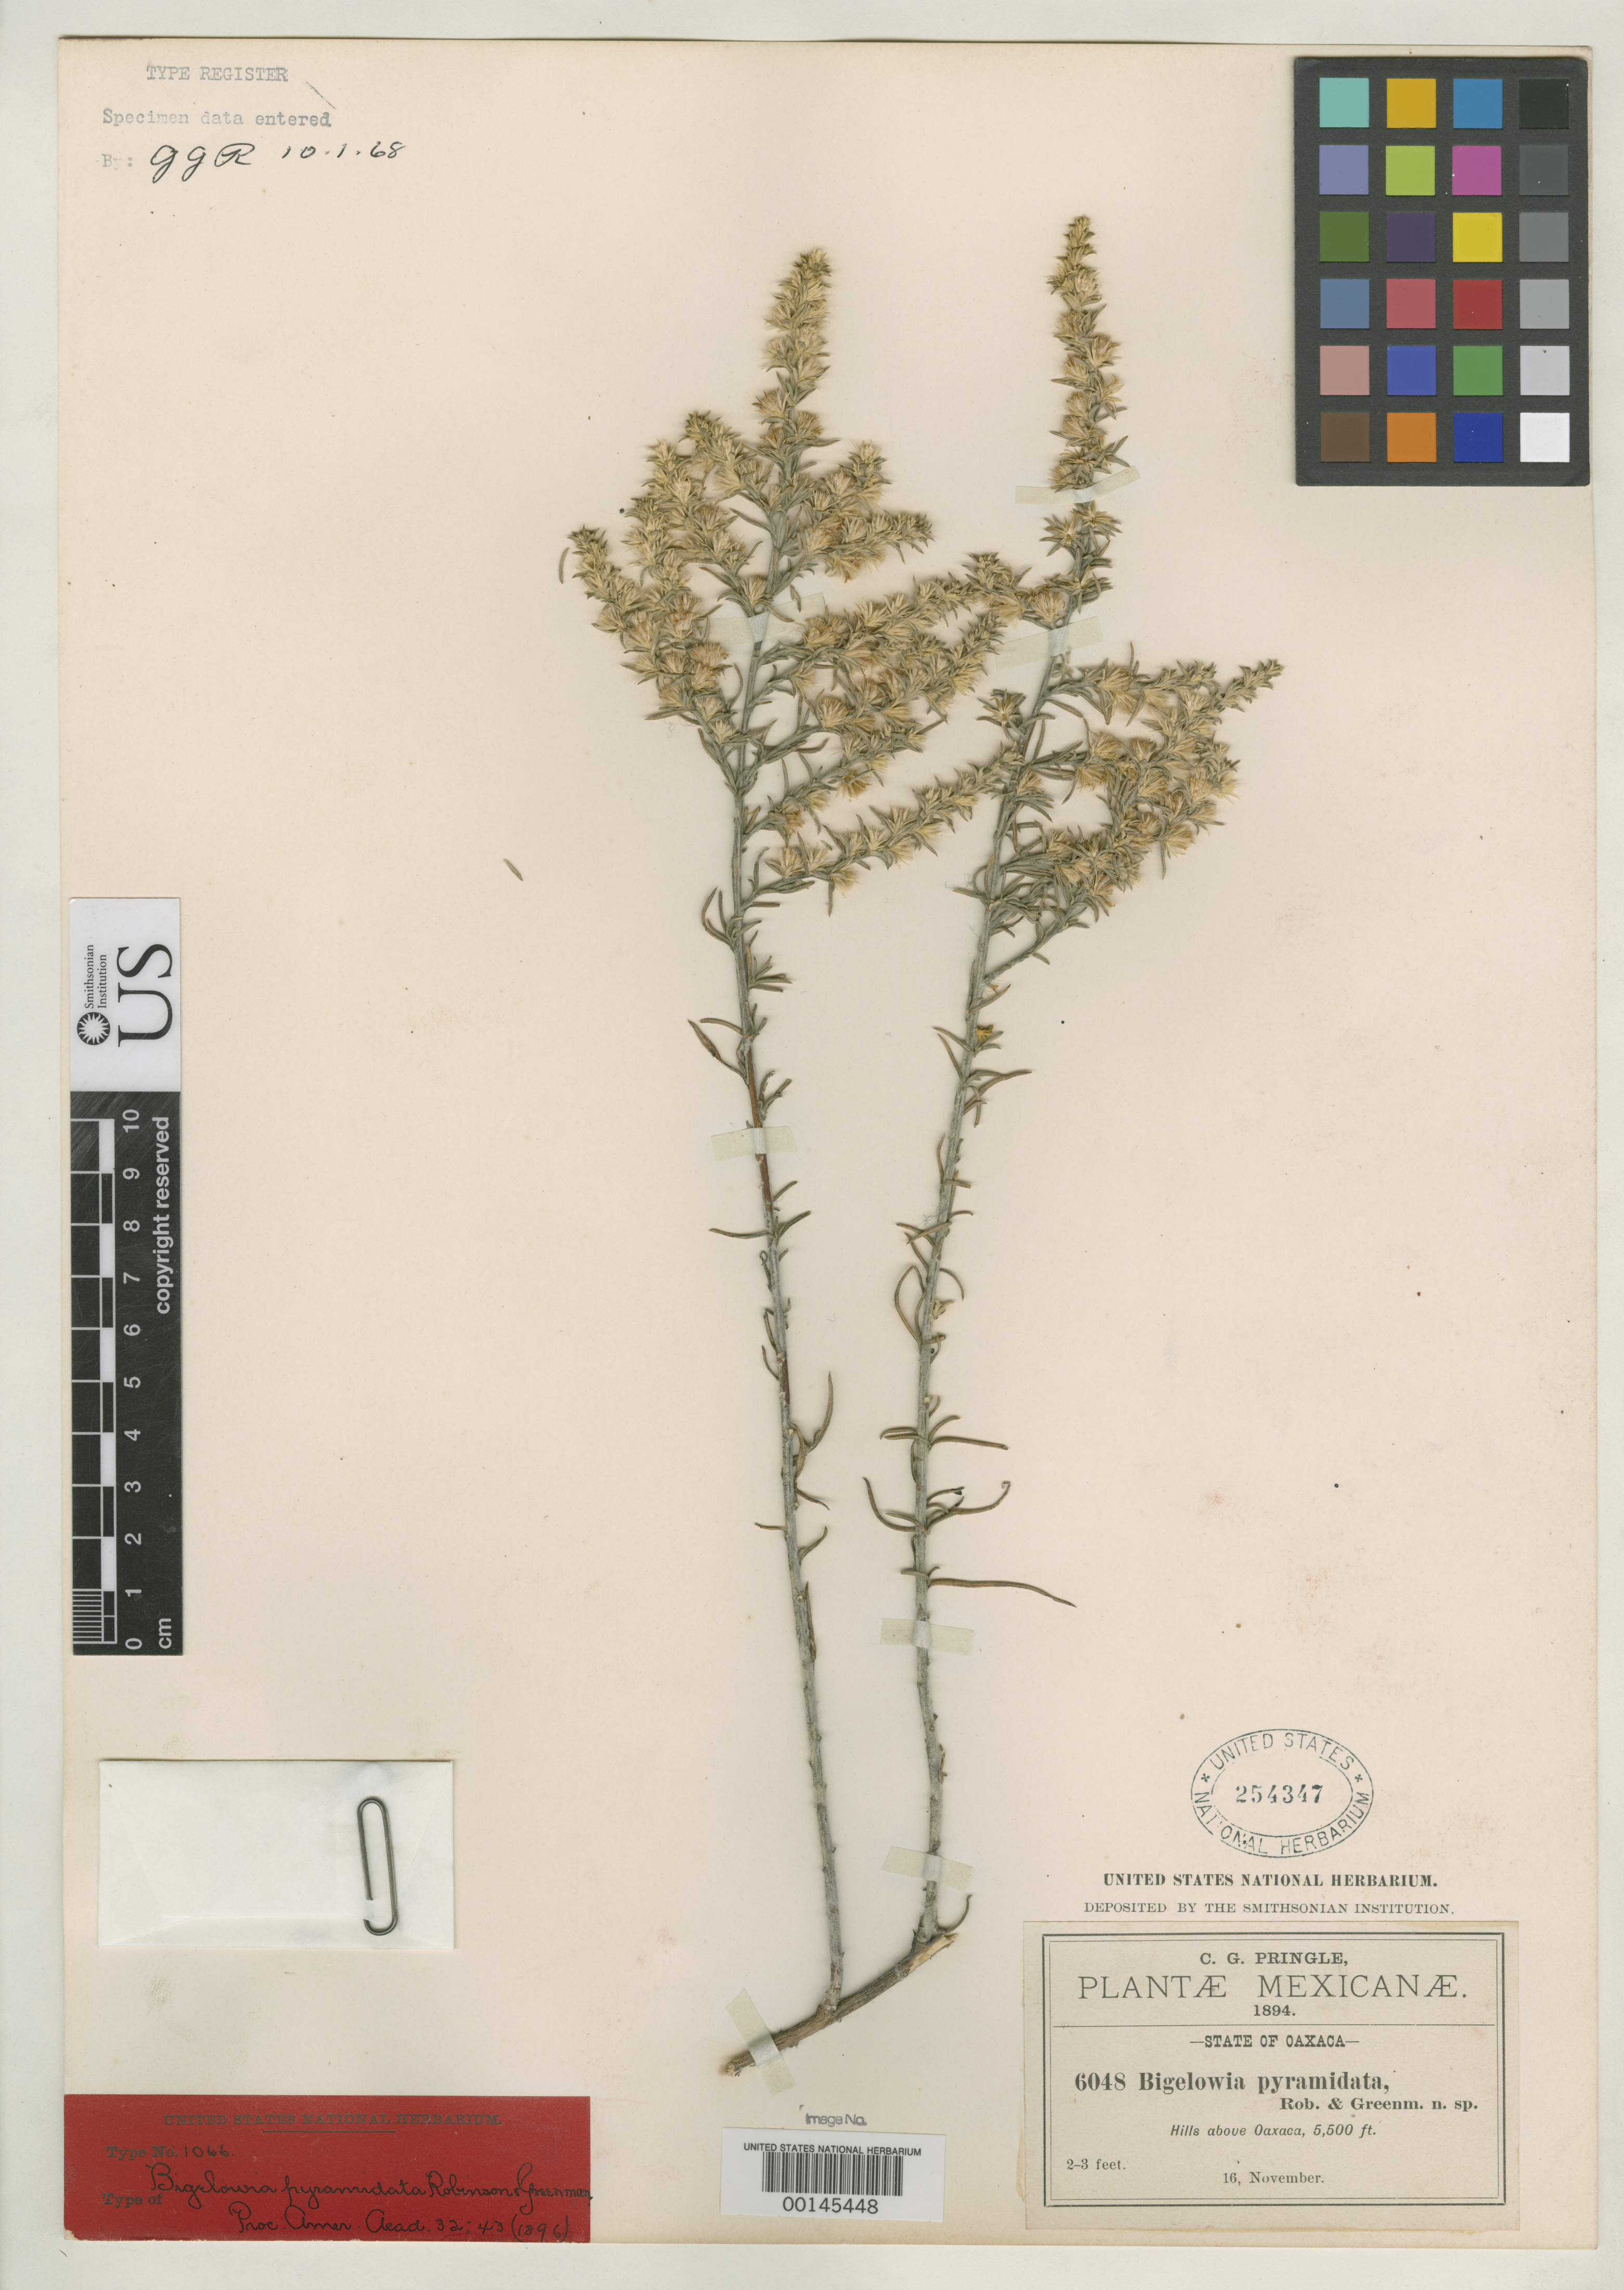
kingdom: Plantae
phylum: Tracheophyta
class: Magnoliopsida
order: Asterales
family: Asteraceae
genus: Bigelowia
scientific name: Bigelowia pyramidata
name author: B.L. Rob. & Greenm.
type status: Isotype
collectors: C. G. Pringle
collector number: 6048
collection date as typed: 16 Nov 1894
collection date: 1894-11-16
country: Mexico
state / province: Oaxaca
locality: Hills above Oaxaca.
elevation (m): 1676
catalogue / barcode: US 254347